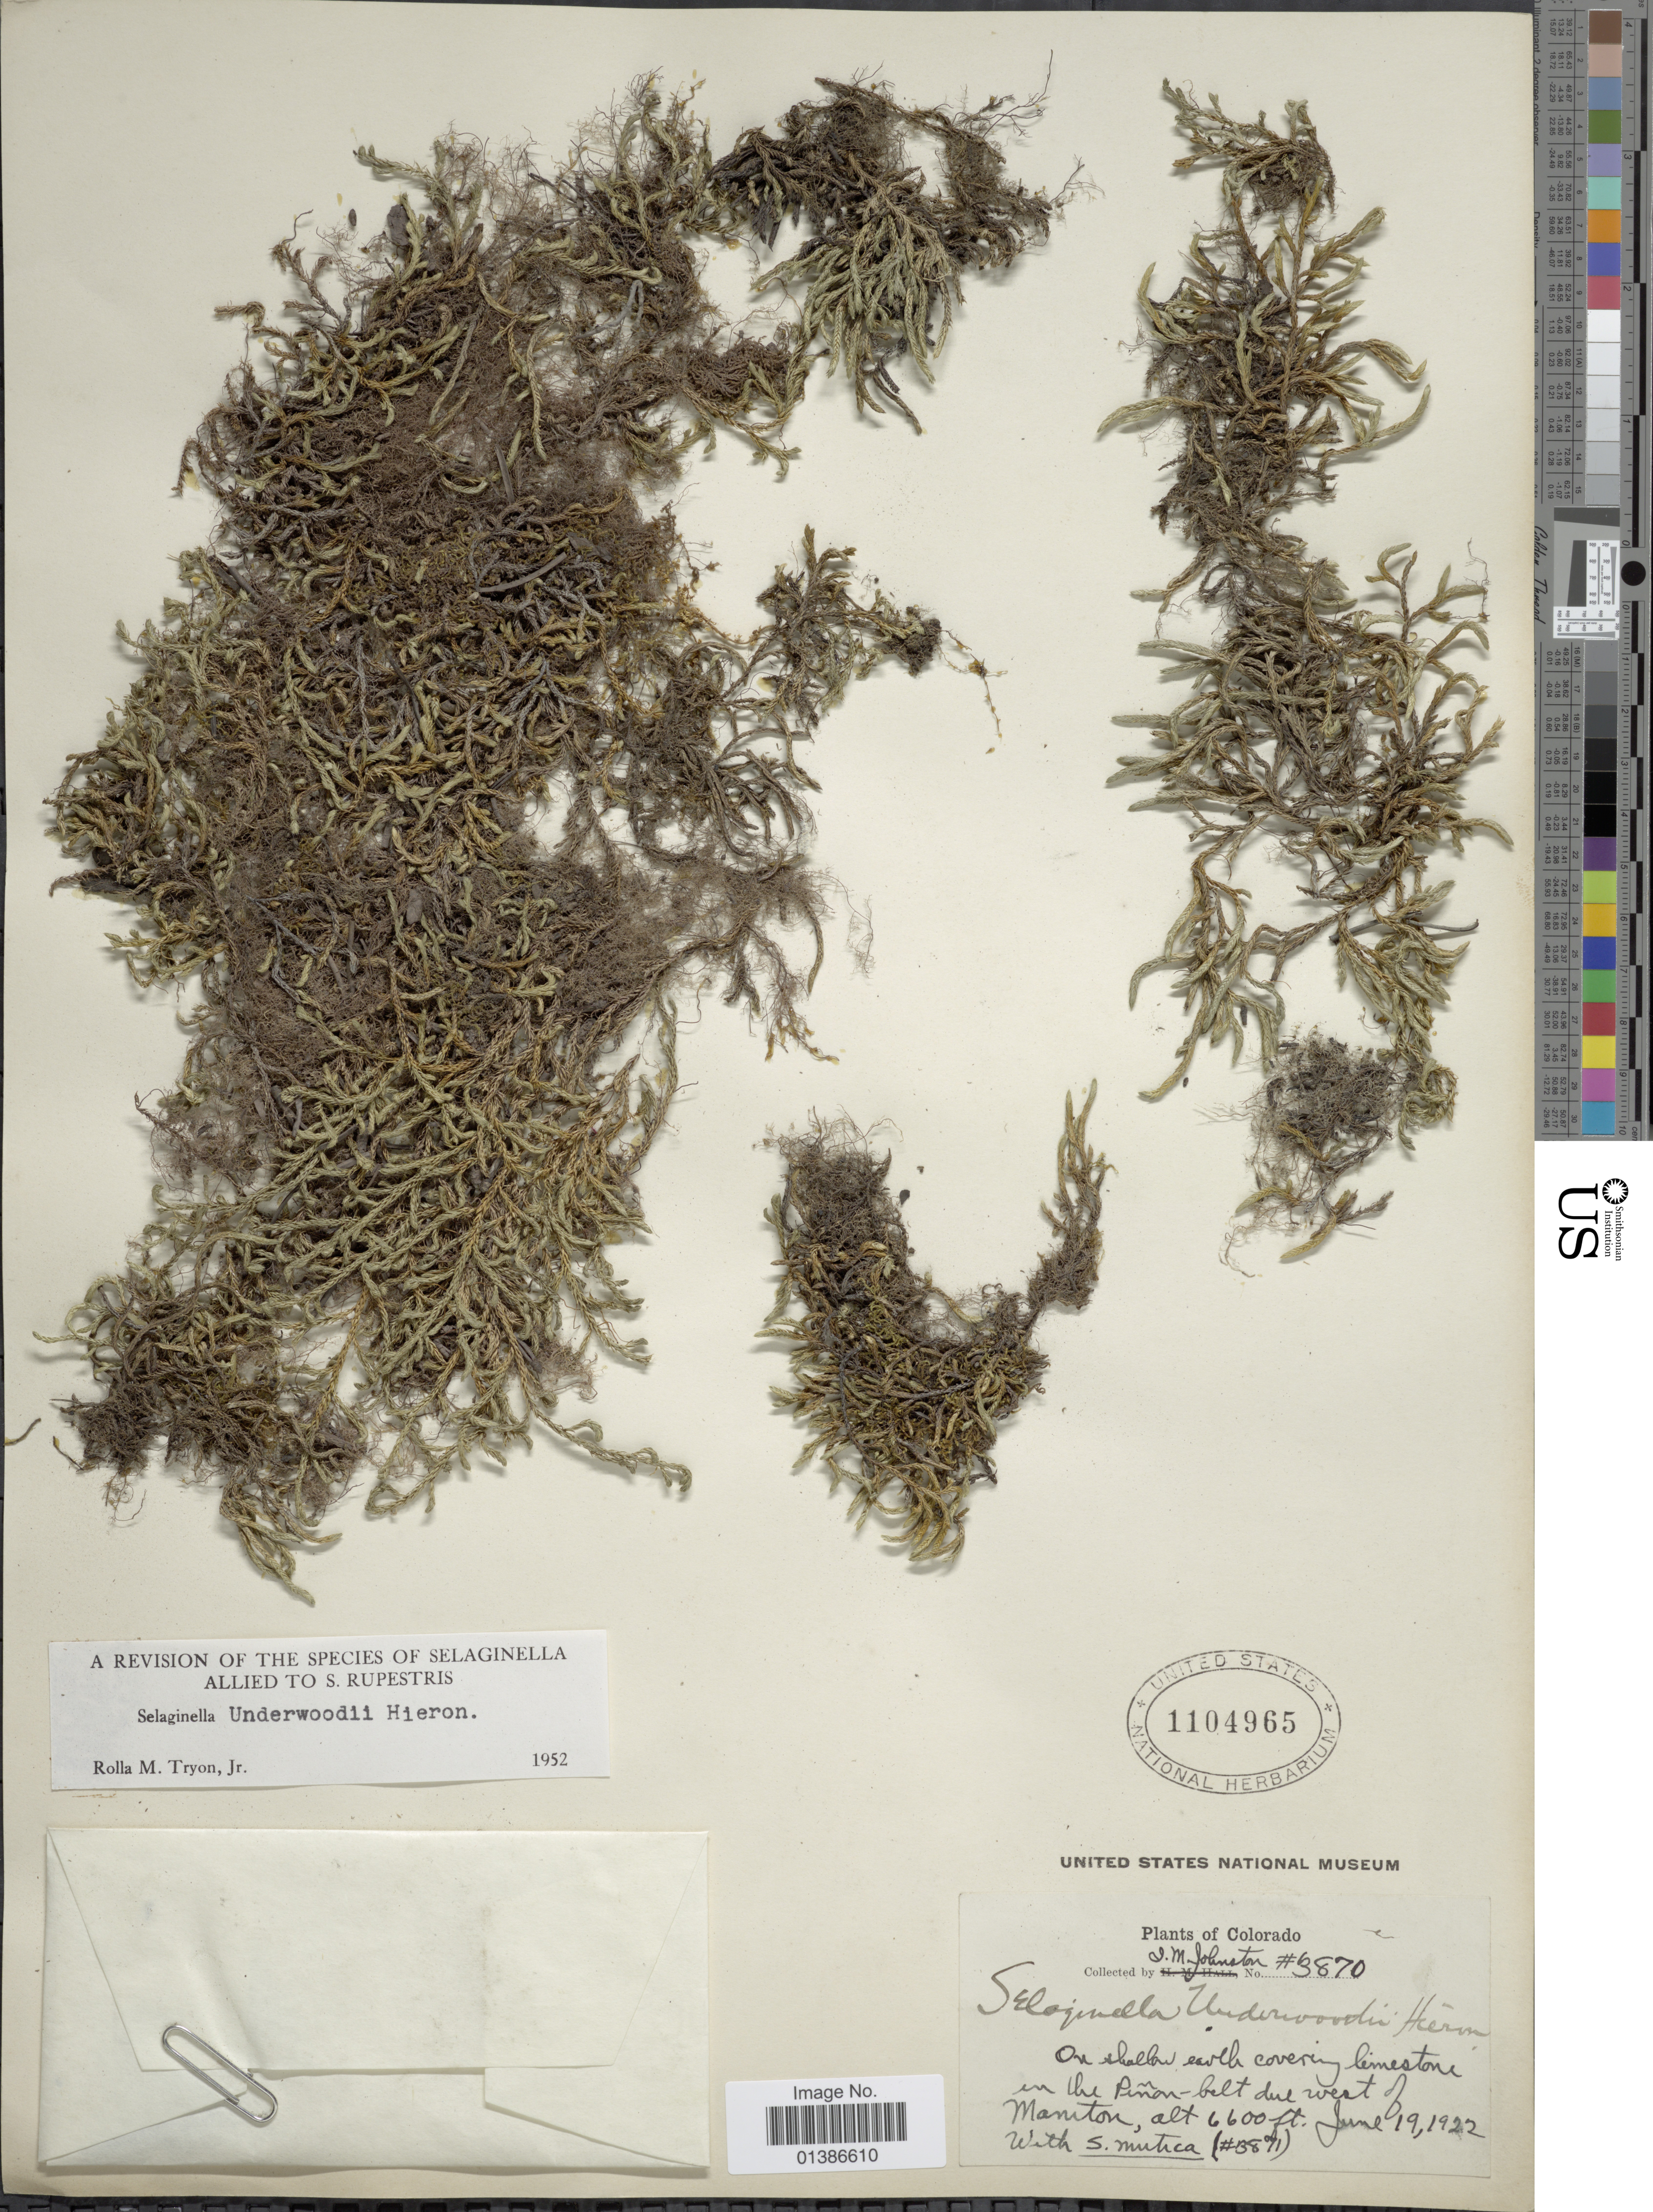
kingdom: Plantae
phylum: Tracheophyta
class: Lycopodiopsida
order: Selaginellales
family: Selaginellaceae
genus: Selaginella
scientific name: Selaginella underwoodii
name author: Hieron.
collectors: I.M. Johnston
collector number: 3870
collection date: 1922-06-19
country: United States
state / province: Colorado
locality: On shallow soil covering limestone in the Piñon-belt due west of Manitou.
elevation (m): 2012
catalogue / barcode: US 1104965